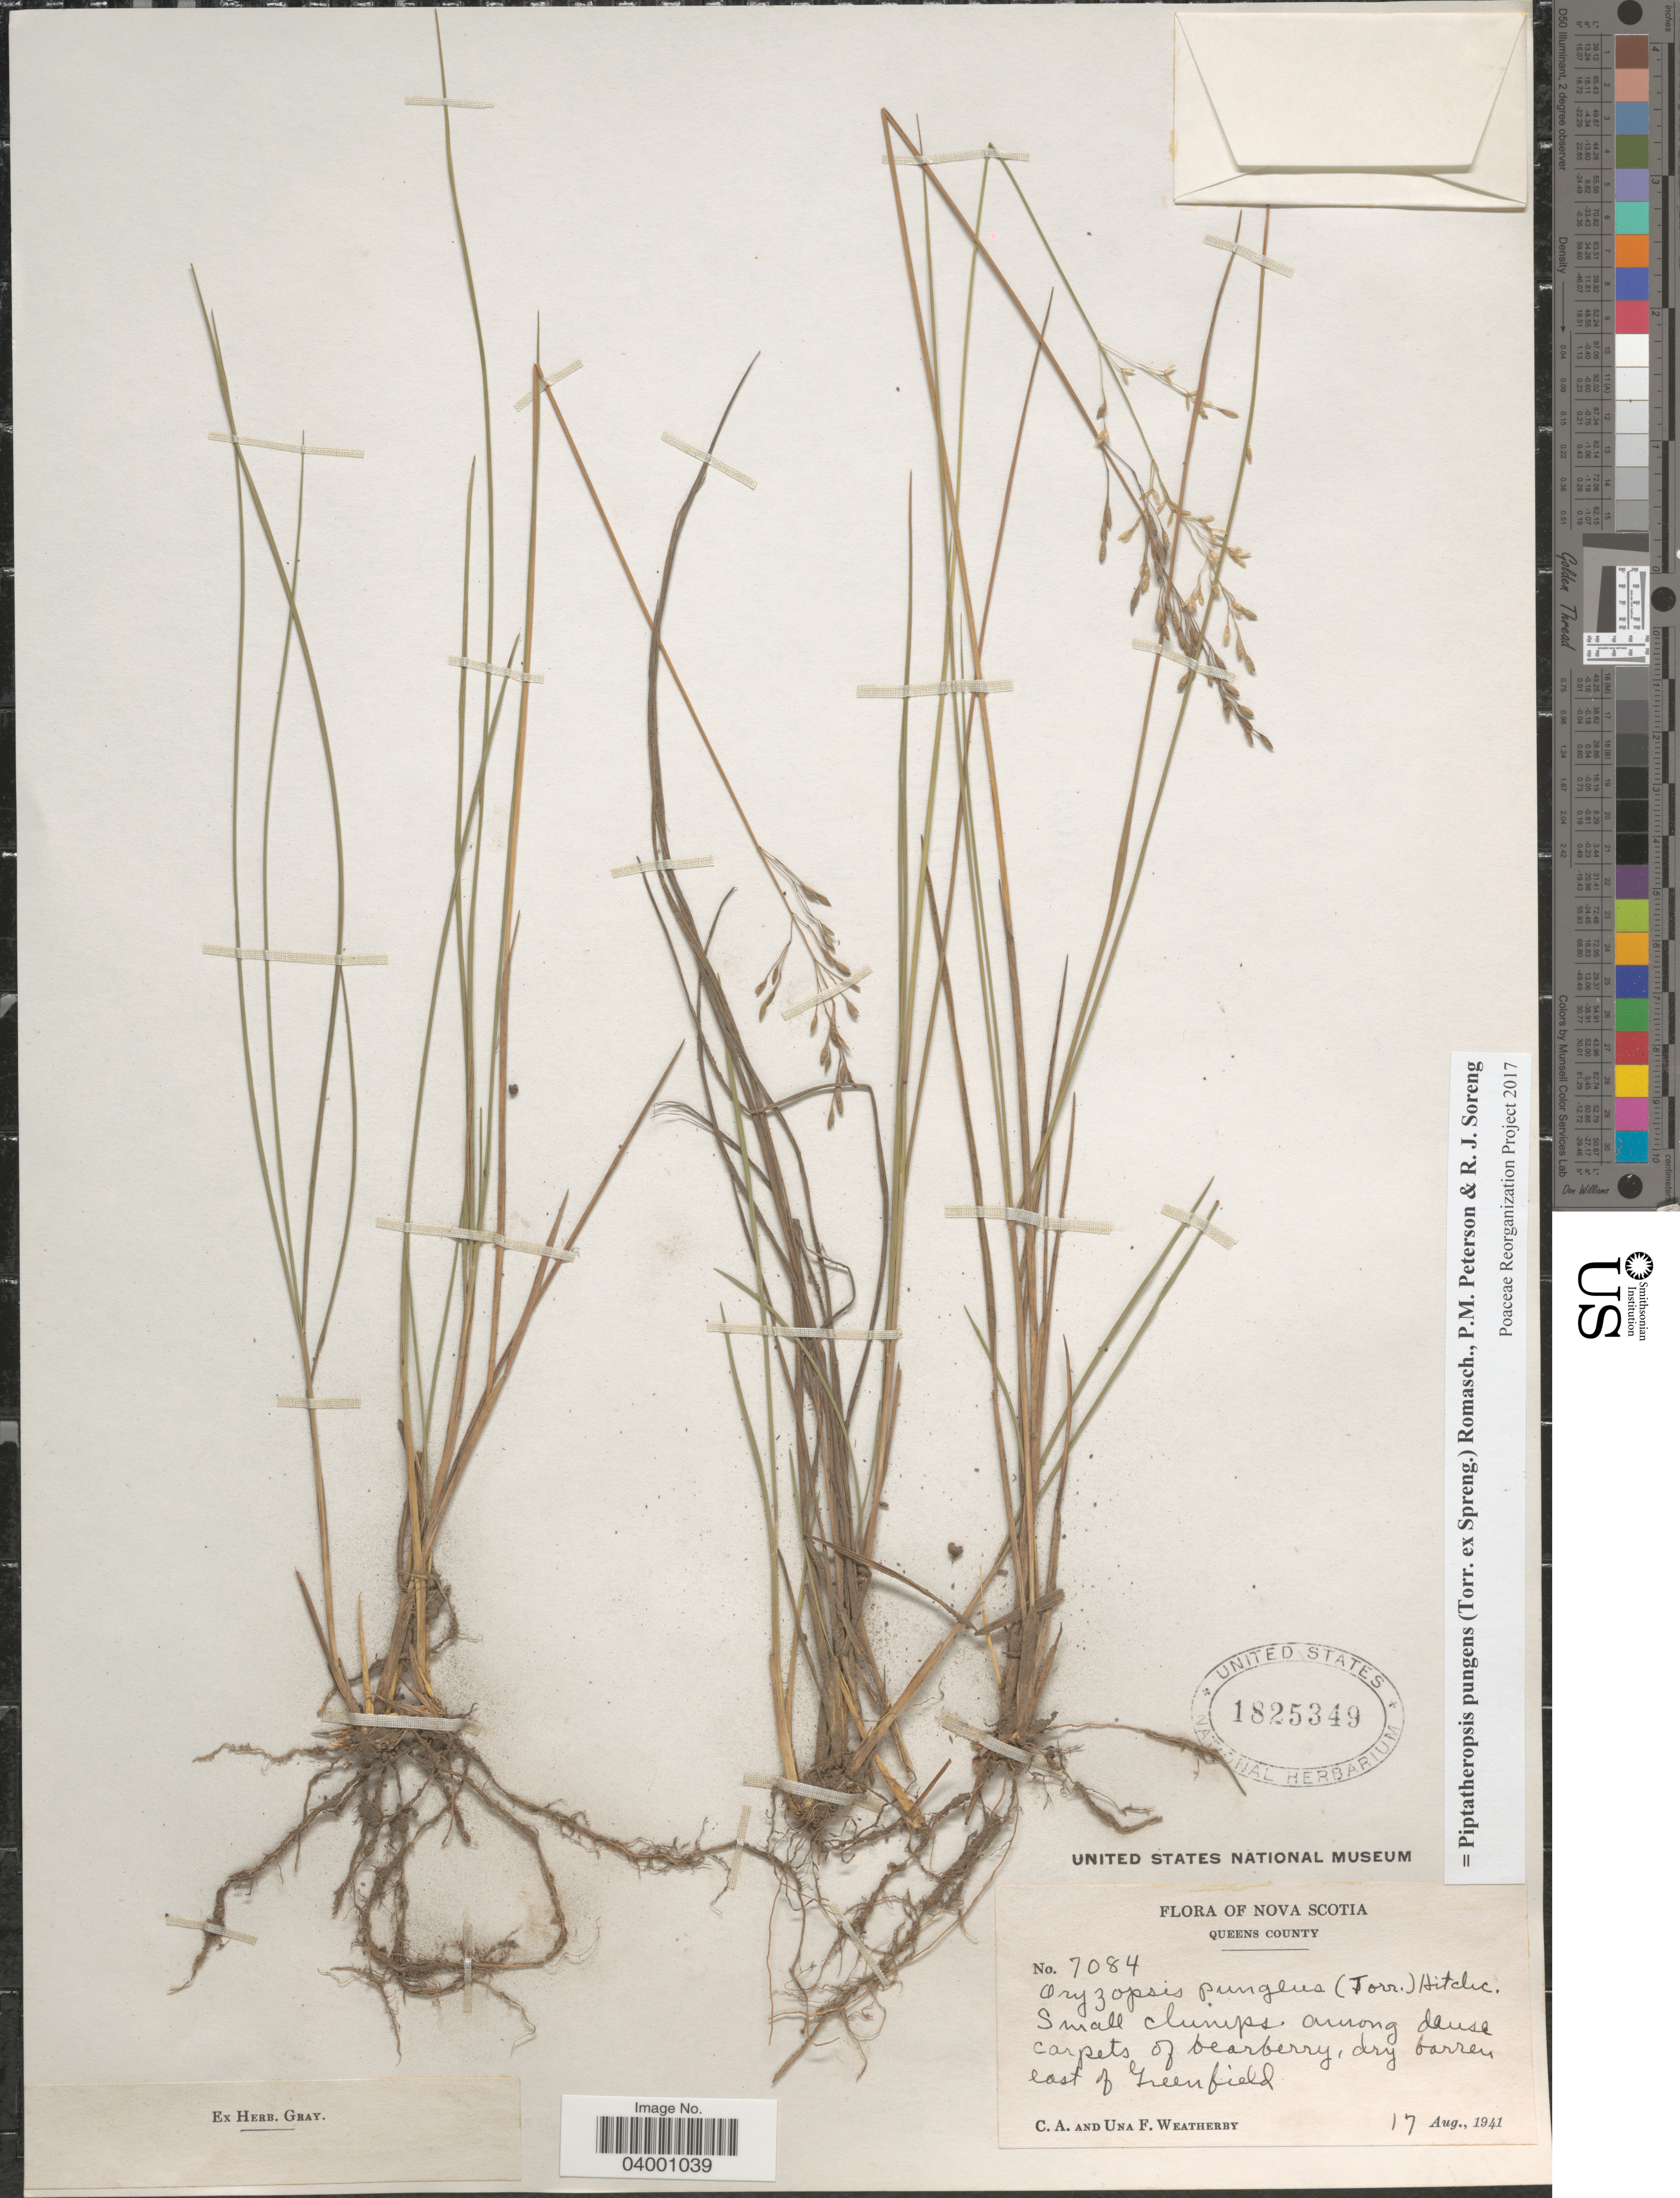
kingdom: Plantae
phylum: Tracheophyta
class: Liliopsida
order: Poales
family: Poaceae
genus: Piptatheropsis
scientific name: Piptatheropsis pungens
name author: (Torr. ex Spreng.) Romasch. et al.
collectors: C. A. Weatherby & U. Weatherby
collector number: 7084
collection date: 1941-08-17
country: Canada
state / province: Nova Scotia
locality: Queens County. East of Greenfield.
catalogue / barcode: US 1825349